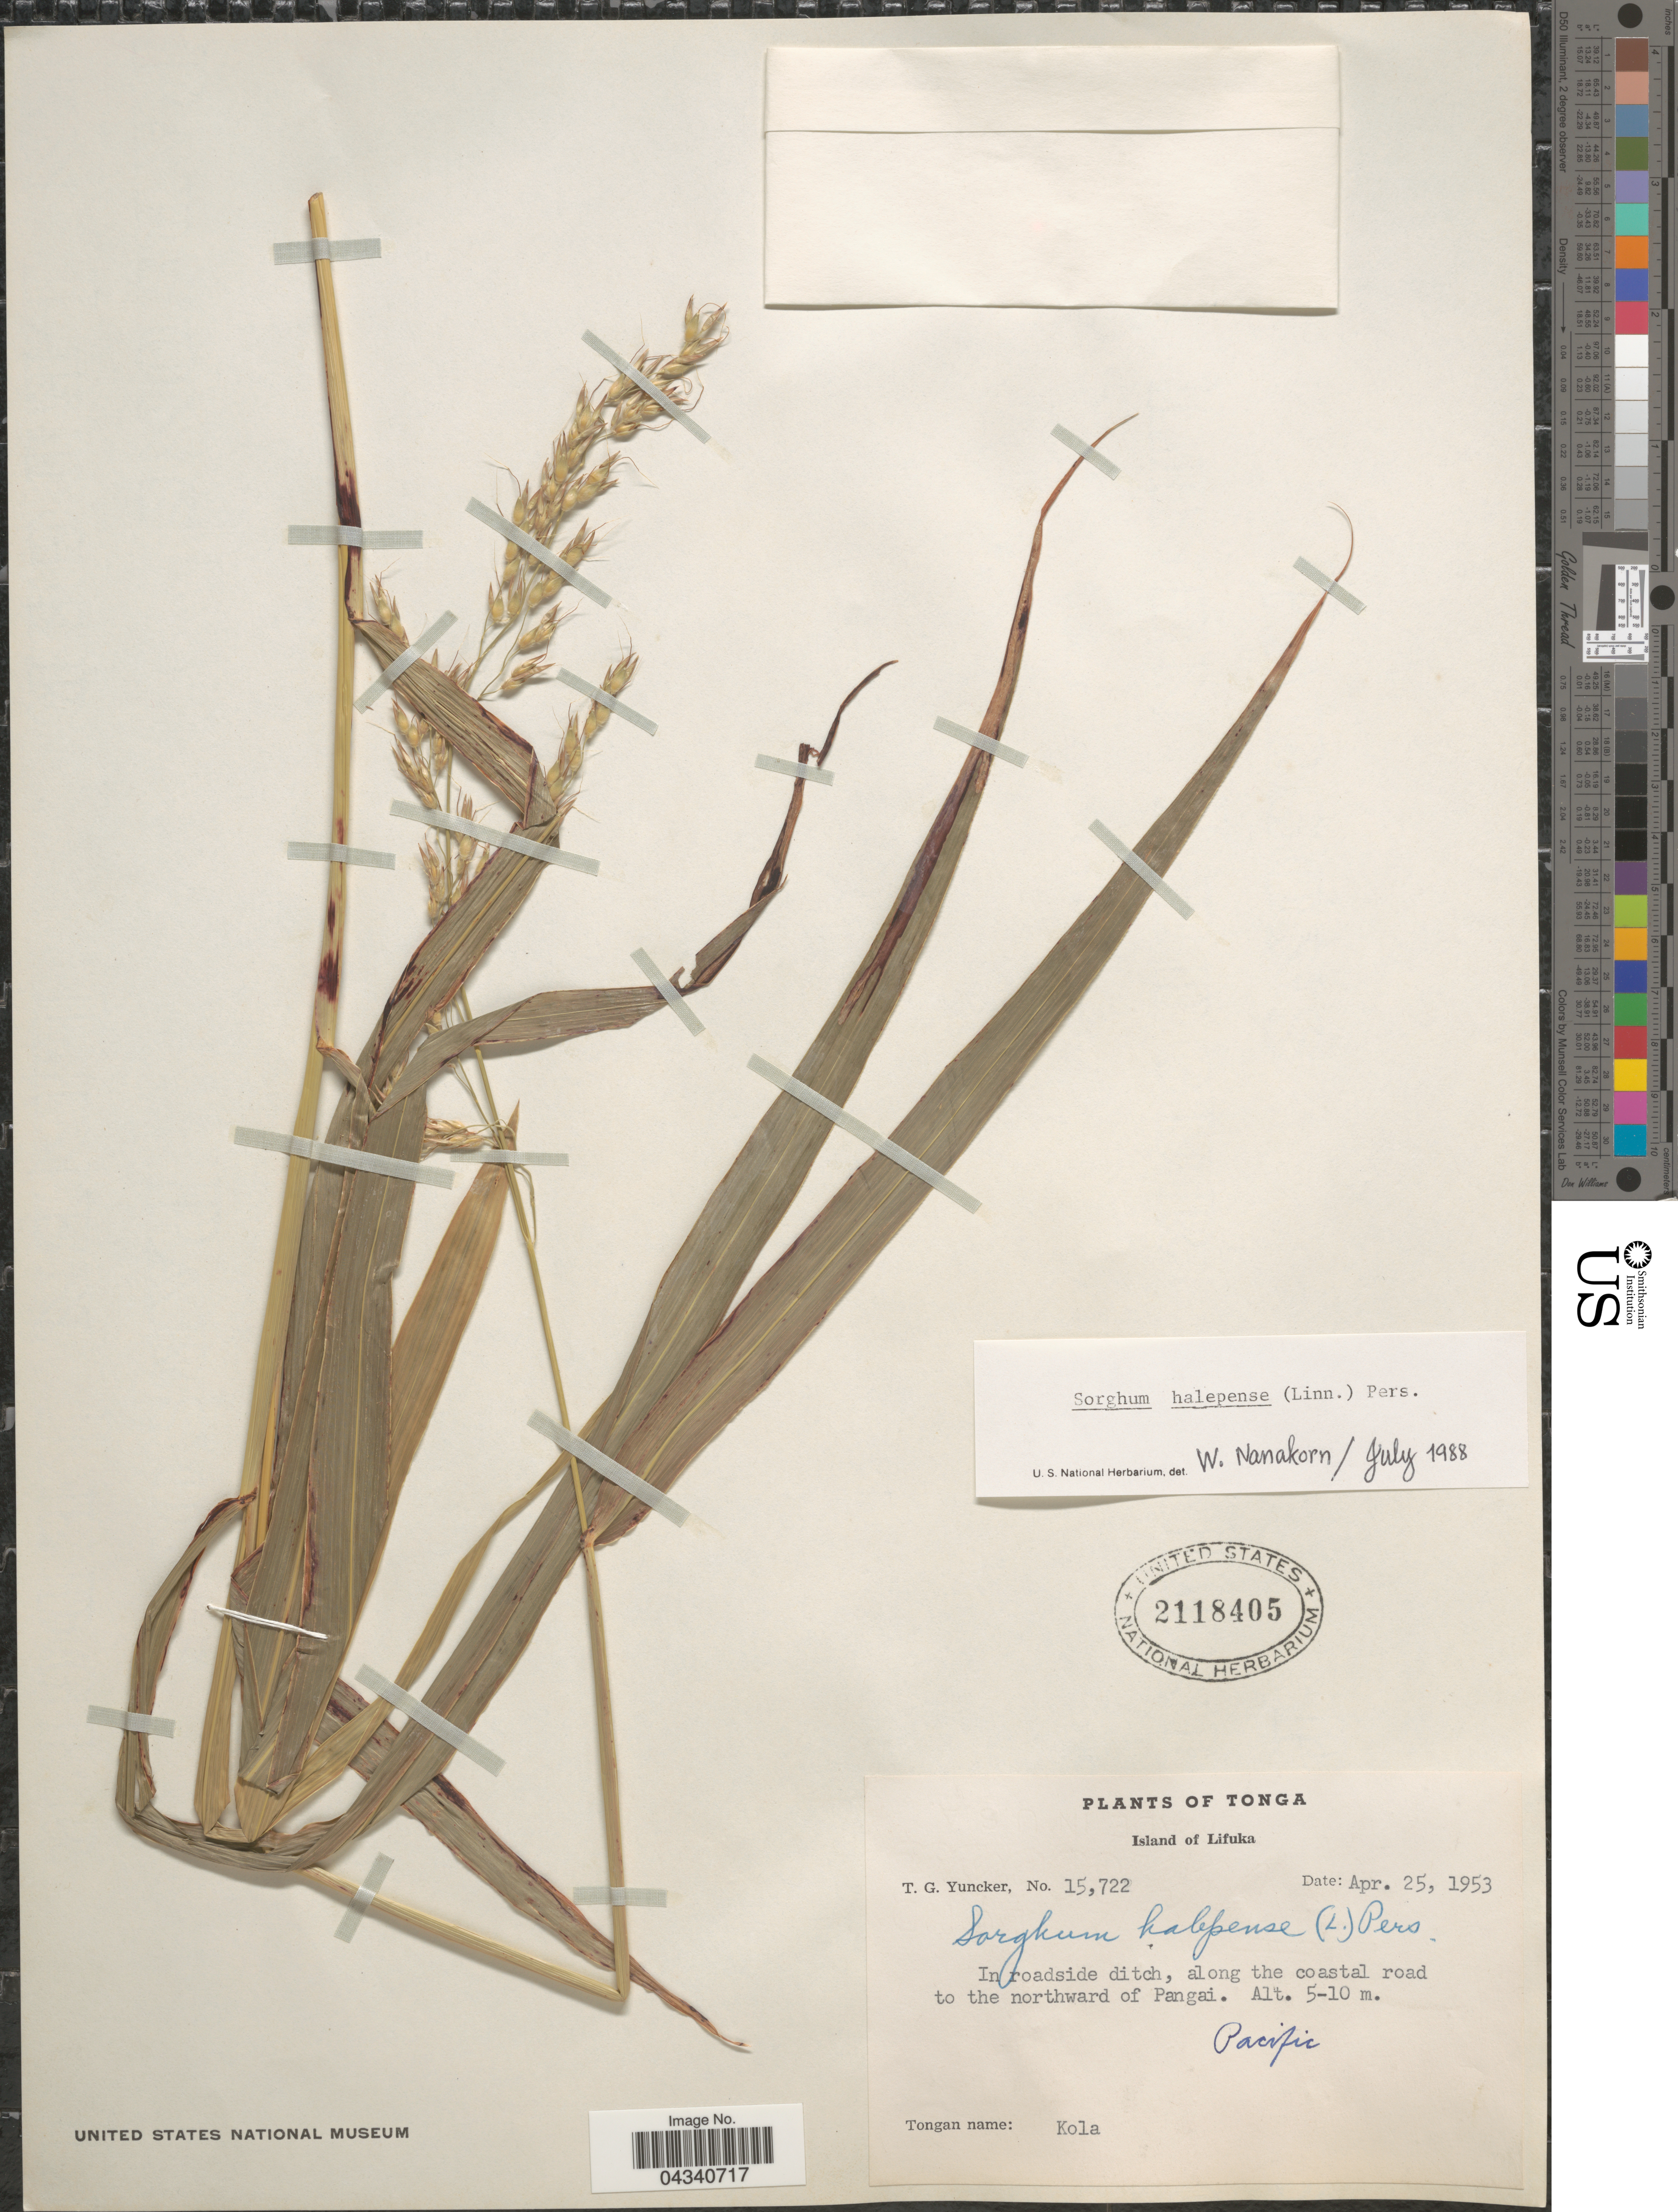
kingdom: Plantae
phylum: Tracheophyta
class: Liliopsida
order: Poales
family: Poaceae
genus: Sorghum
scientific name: Sorghum halepense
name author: (L.) Pers.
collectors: T. G. Yuncker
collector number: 15722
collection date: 1953-04-25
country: Tonga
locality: Island of Lifuka. In roadside ditch, along the coastal road to the northward of Pangai. Pacific.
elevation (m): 5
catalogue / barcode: US 2118405